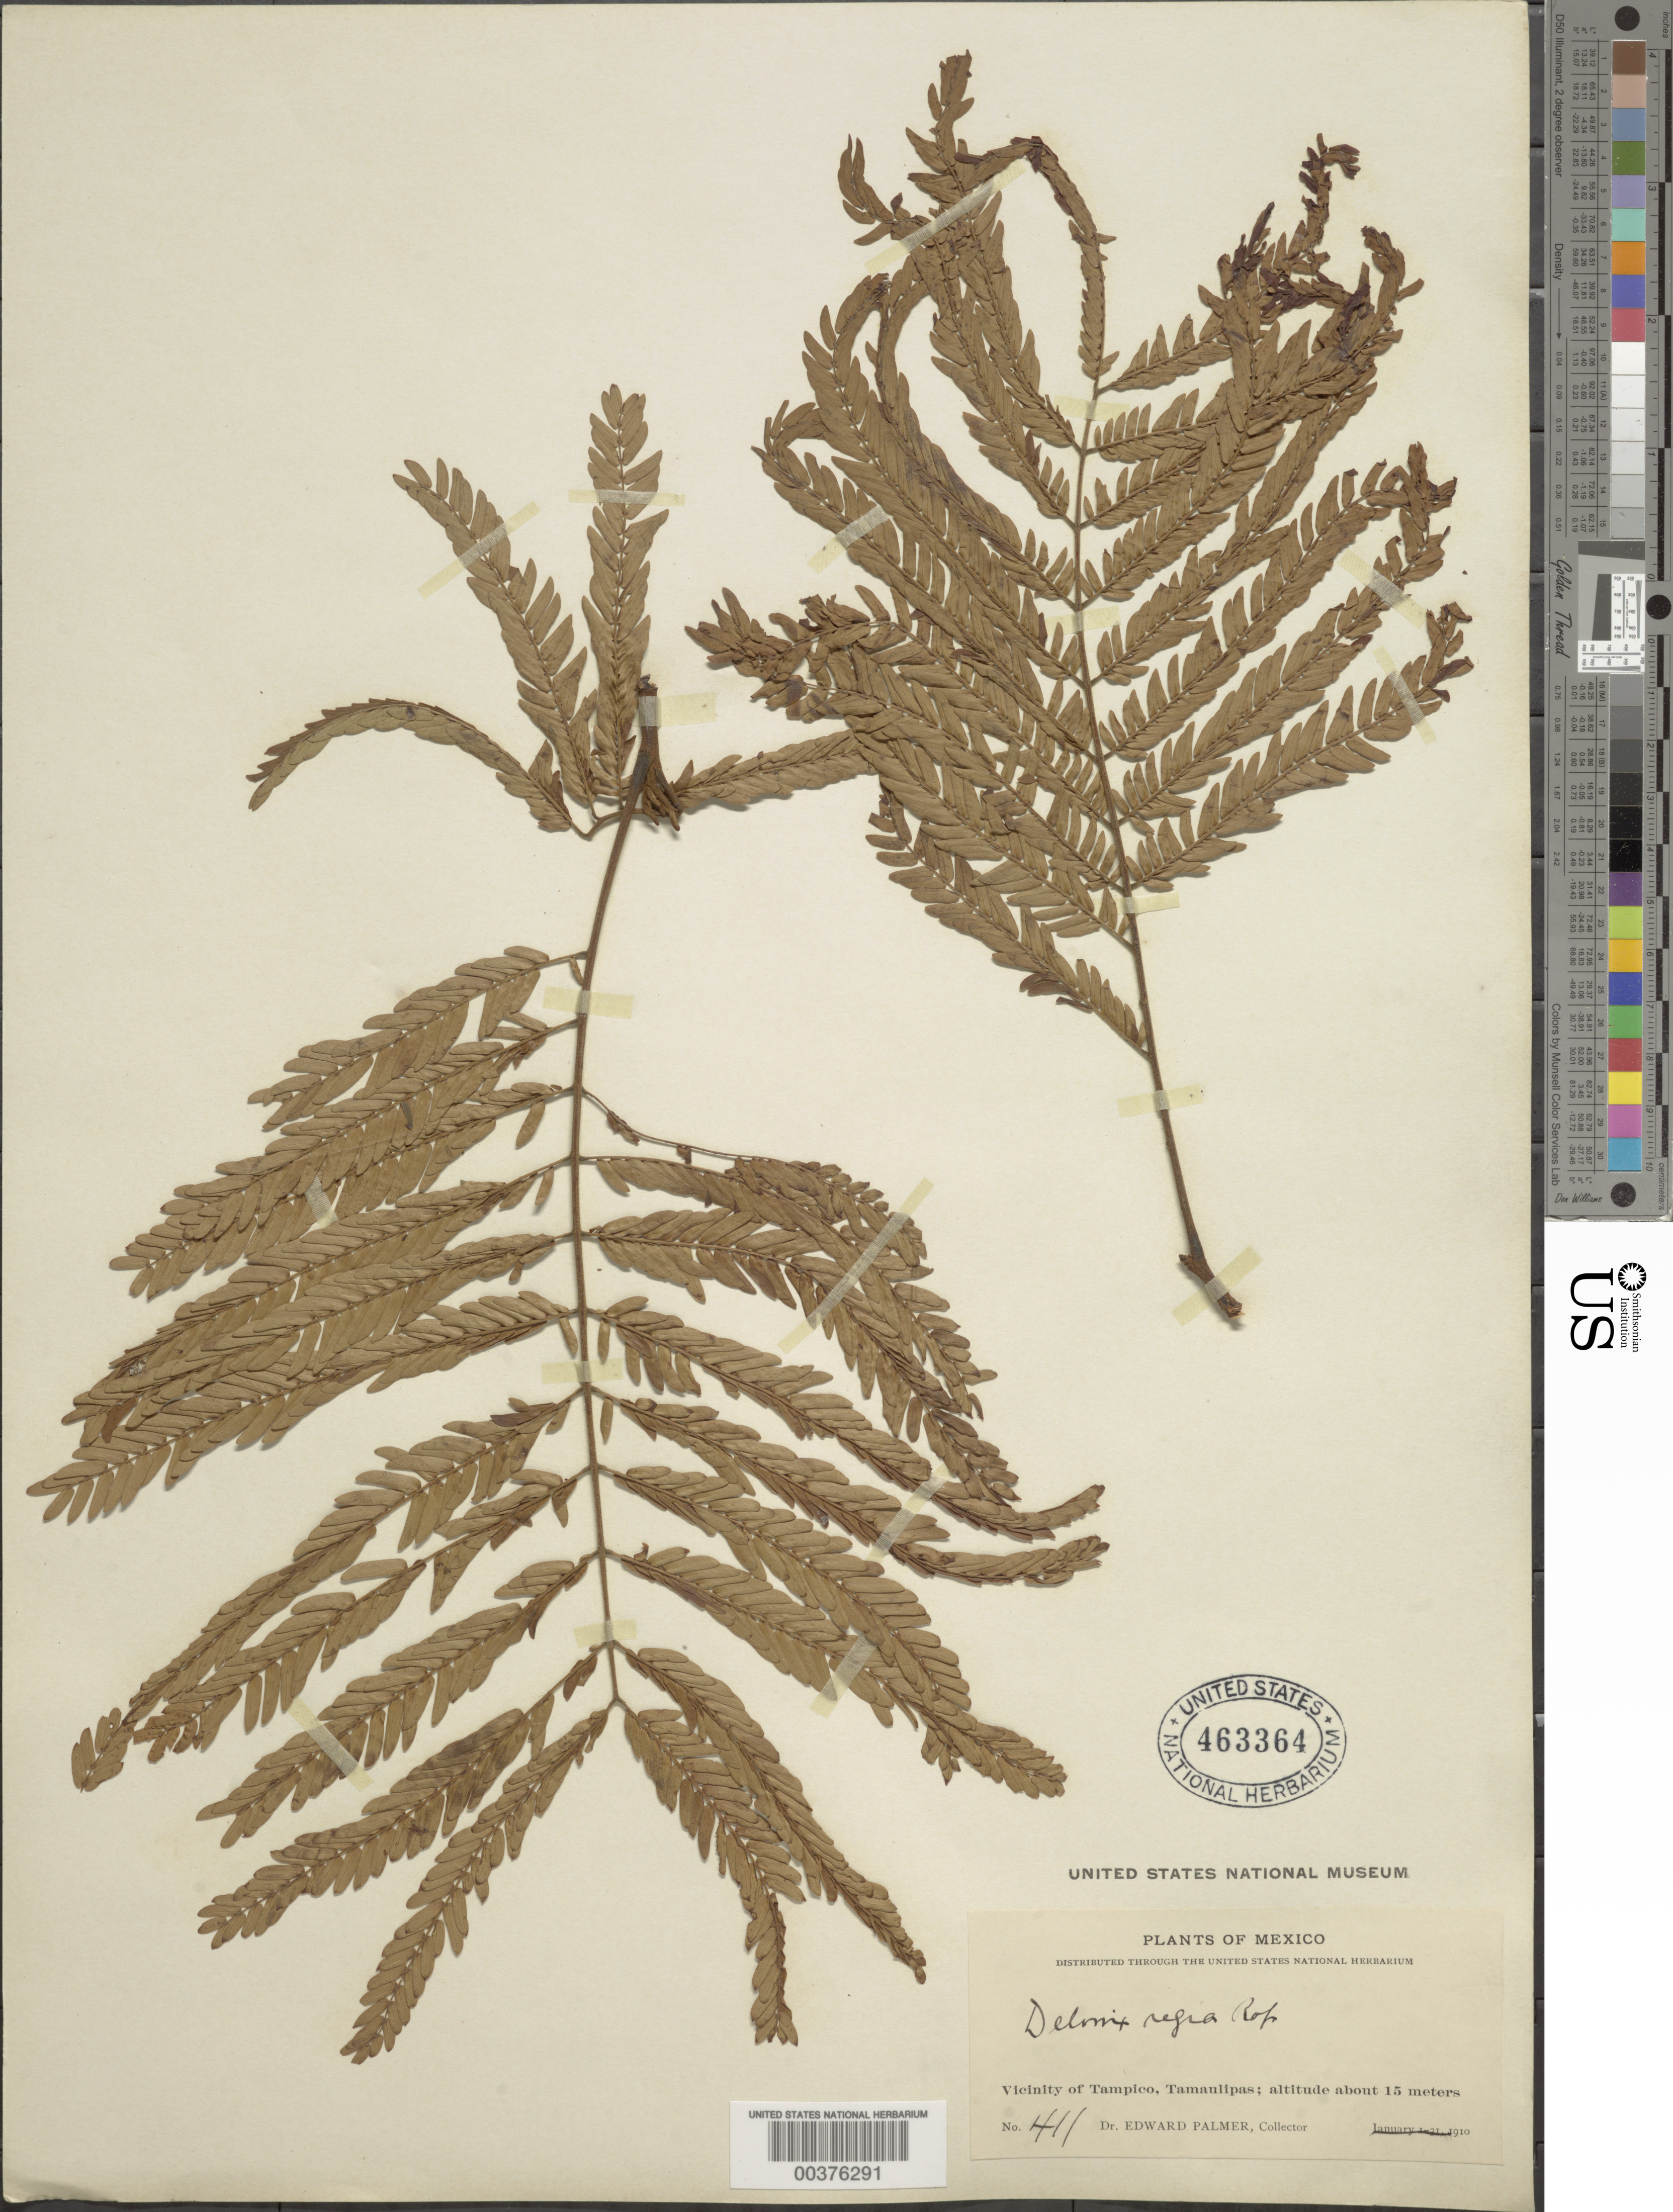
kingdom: Plantae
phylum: Tracheophyta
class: Magnoliopsida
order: Fabales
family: Fabaceae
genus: Delonix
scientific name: Delonix regia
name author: (Bojer ex Hook.) Raf.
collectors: E. Palmer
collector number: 411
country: Mexico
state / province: Tamaulipas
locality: Vicinity of tampico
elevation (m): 15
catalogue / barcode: US 463364